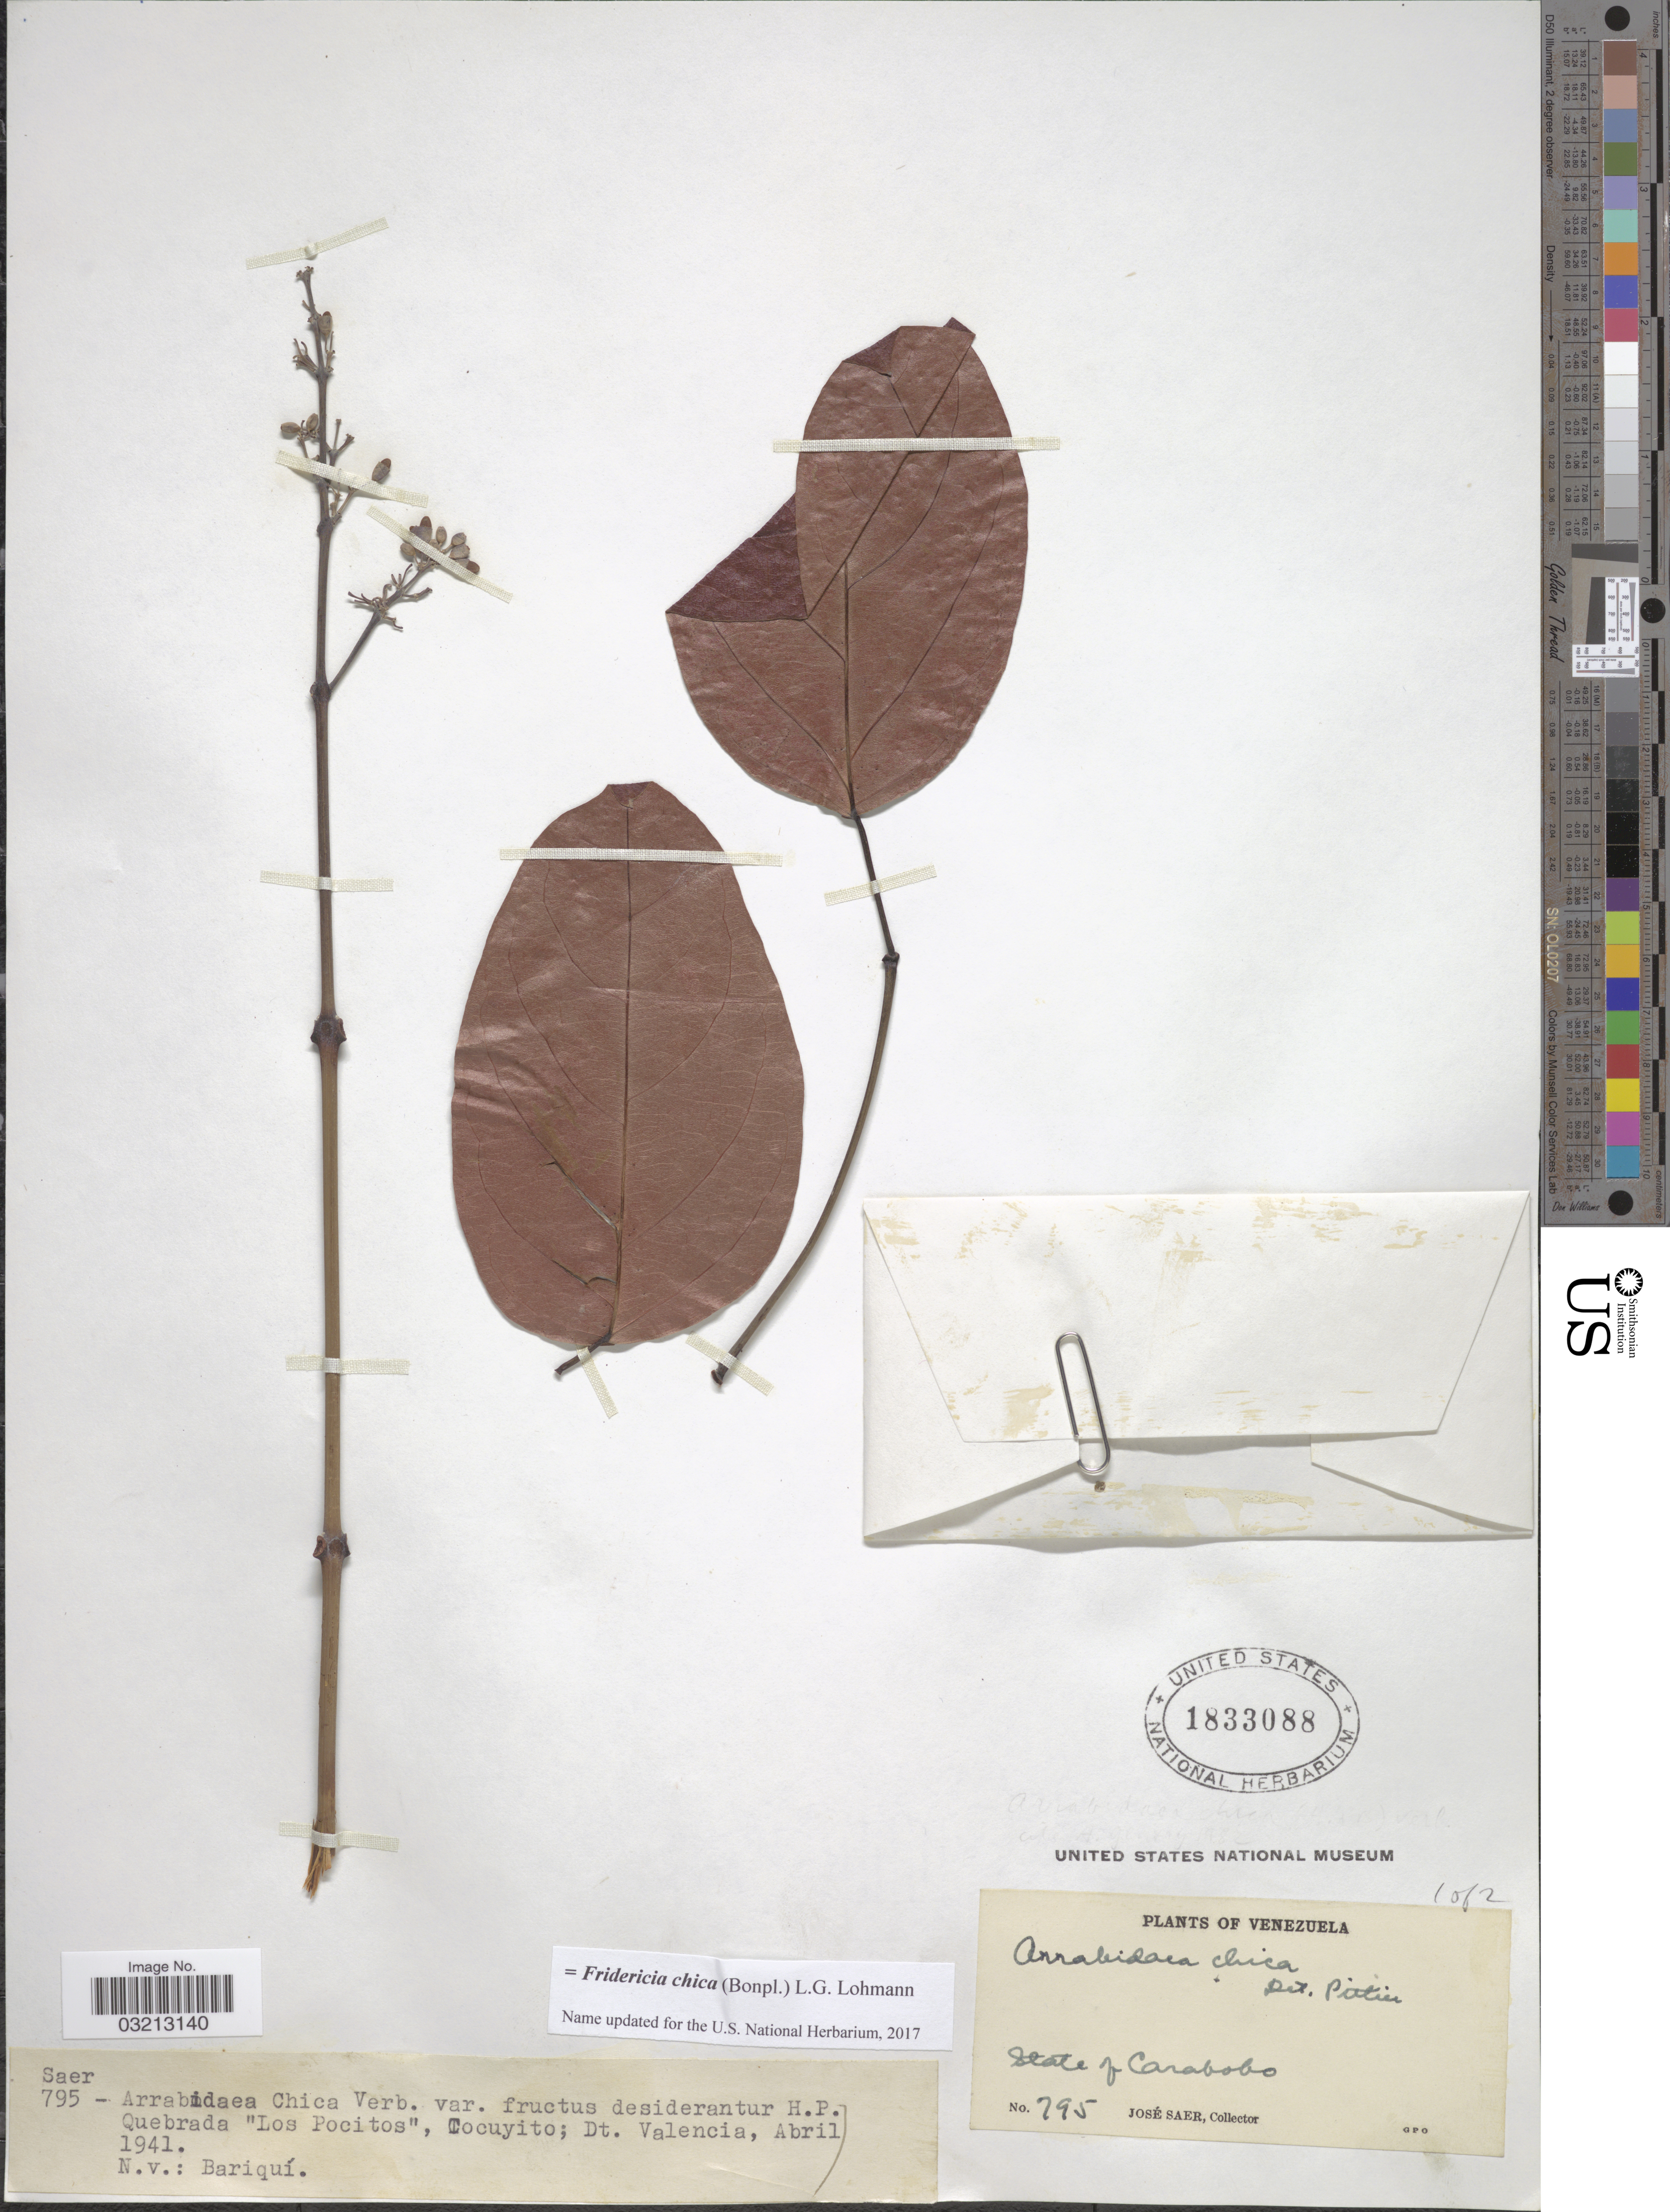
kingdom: Plantae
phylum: Tracheophyta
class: Magnoliopsida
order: Lamiales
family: Bignoniaceae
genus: Fridericia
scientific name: Fridericia chica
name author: (Bonpl.) L.G. Lohmann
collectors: J. Saer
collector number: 795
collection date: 1941-04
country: Venezuela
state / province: Carabobo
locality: Quebrada "Los Pocitos", Tocuyito; Dt. Valencia.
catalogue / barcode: US 1833088